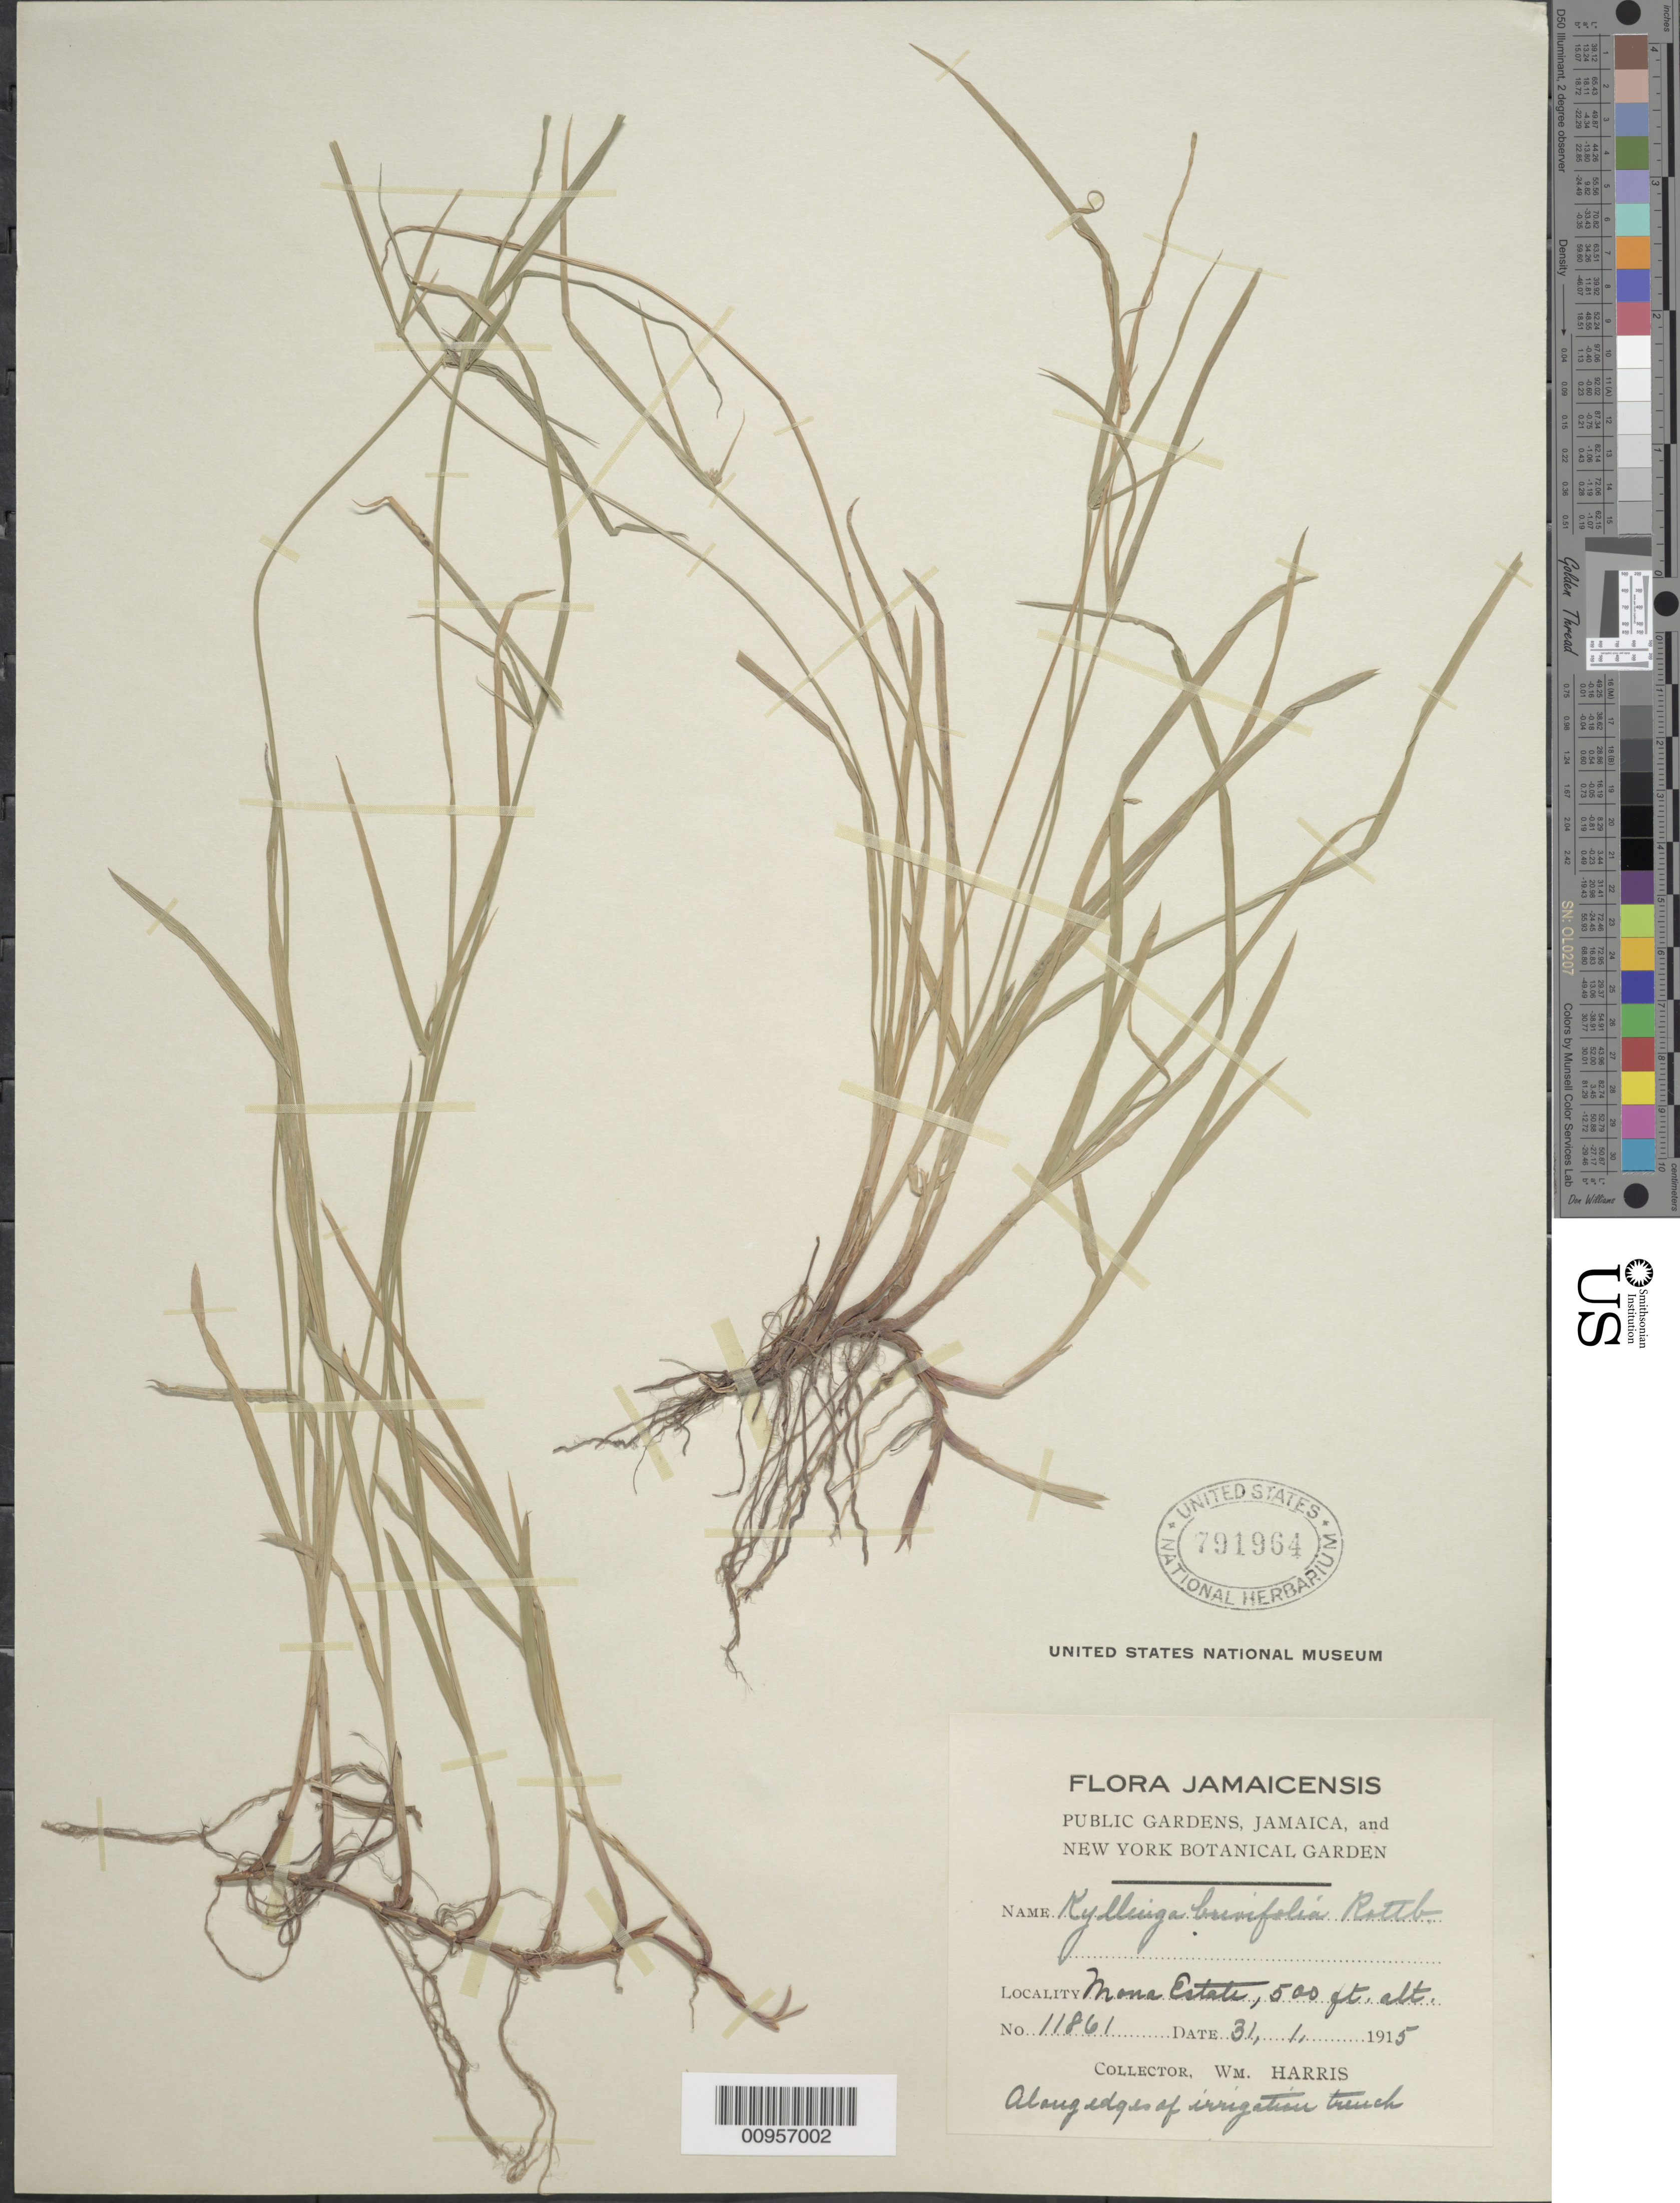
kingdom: Plantae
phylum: Tracheophyta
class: Liliopsida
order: Poales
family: Cyperaceae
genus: Cyperus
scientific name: Cyperus brevifolius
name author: (Rottb.) Hassk.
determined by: Strong, M. T., (US), Smithsonian Institution - National Museum of Natural History (UNITED STATES)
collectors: W. H. Harris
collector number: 11861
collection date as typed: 31 Jan 1915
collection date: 1915-01-31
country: Jamaica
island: Jamaica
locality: Mona Estate, along edges of irrigation trench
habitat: Along edges of irrigation trench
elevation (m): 152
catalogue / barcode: US 791964